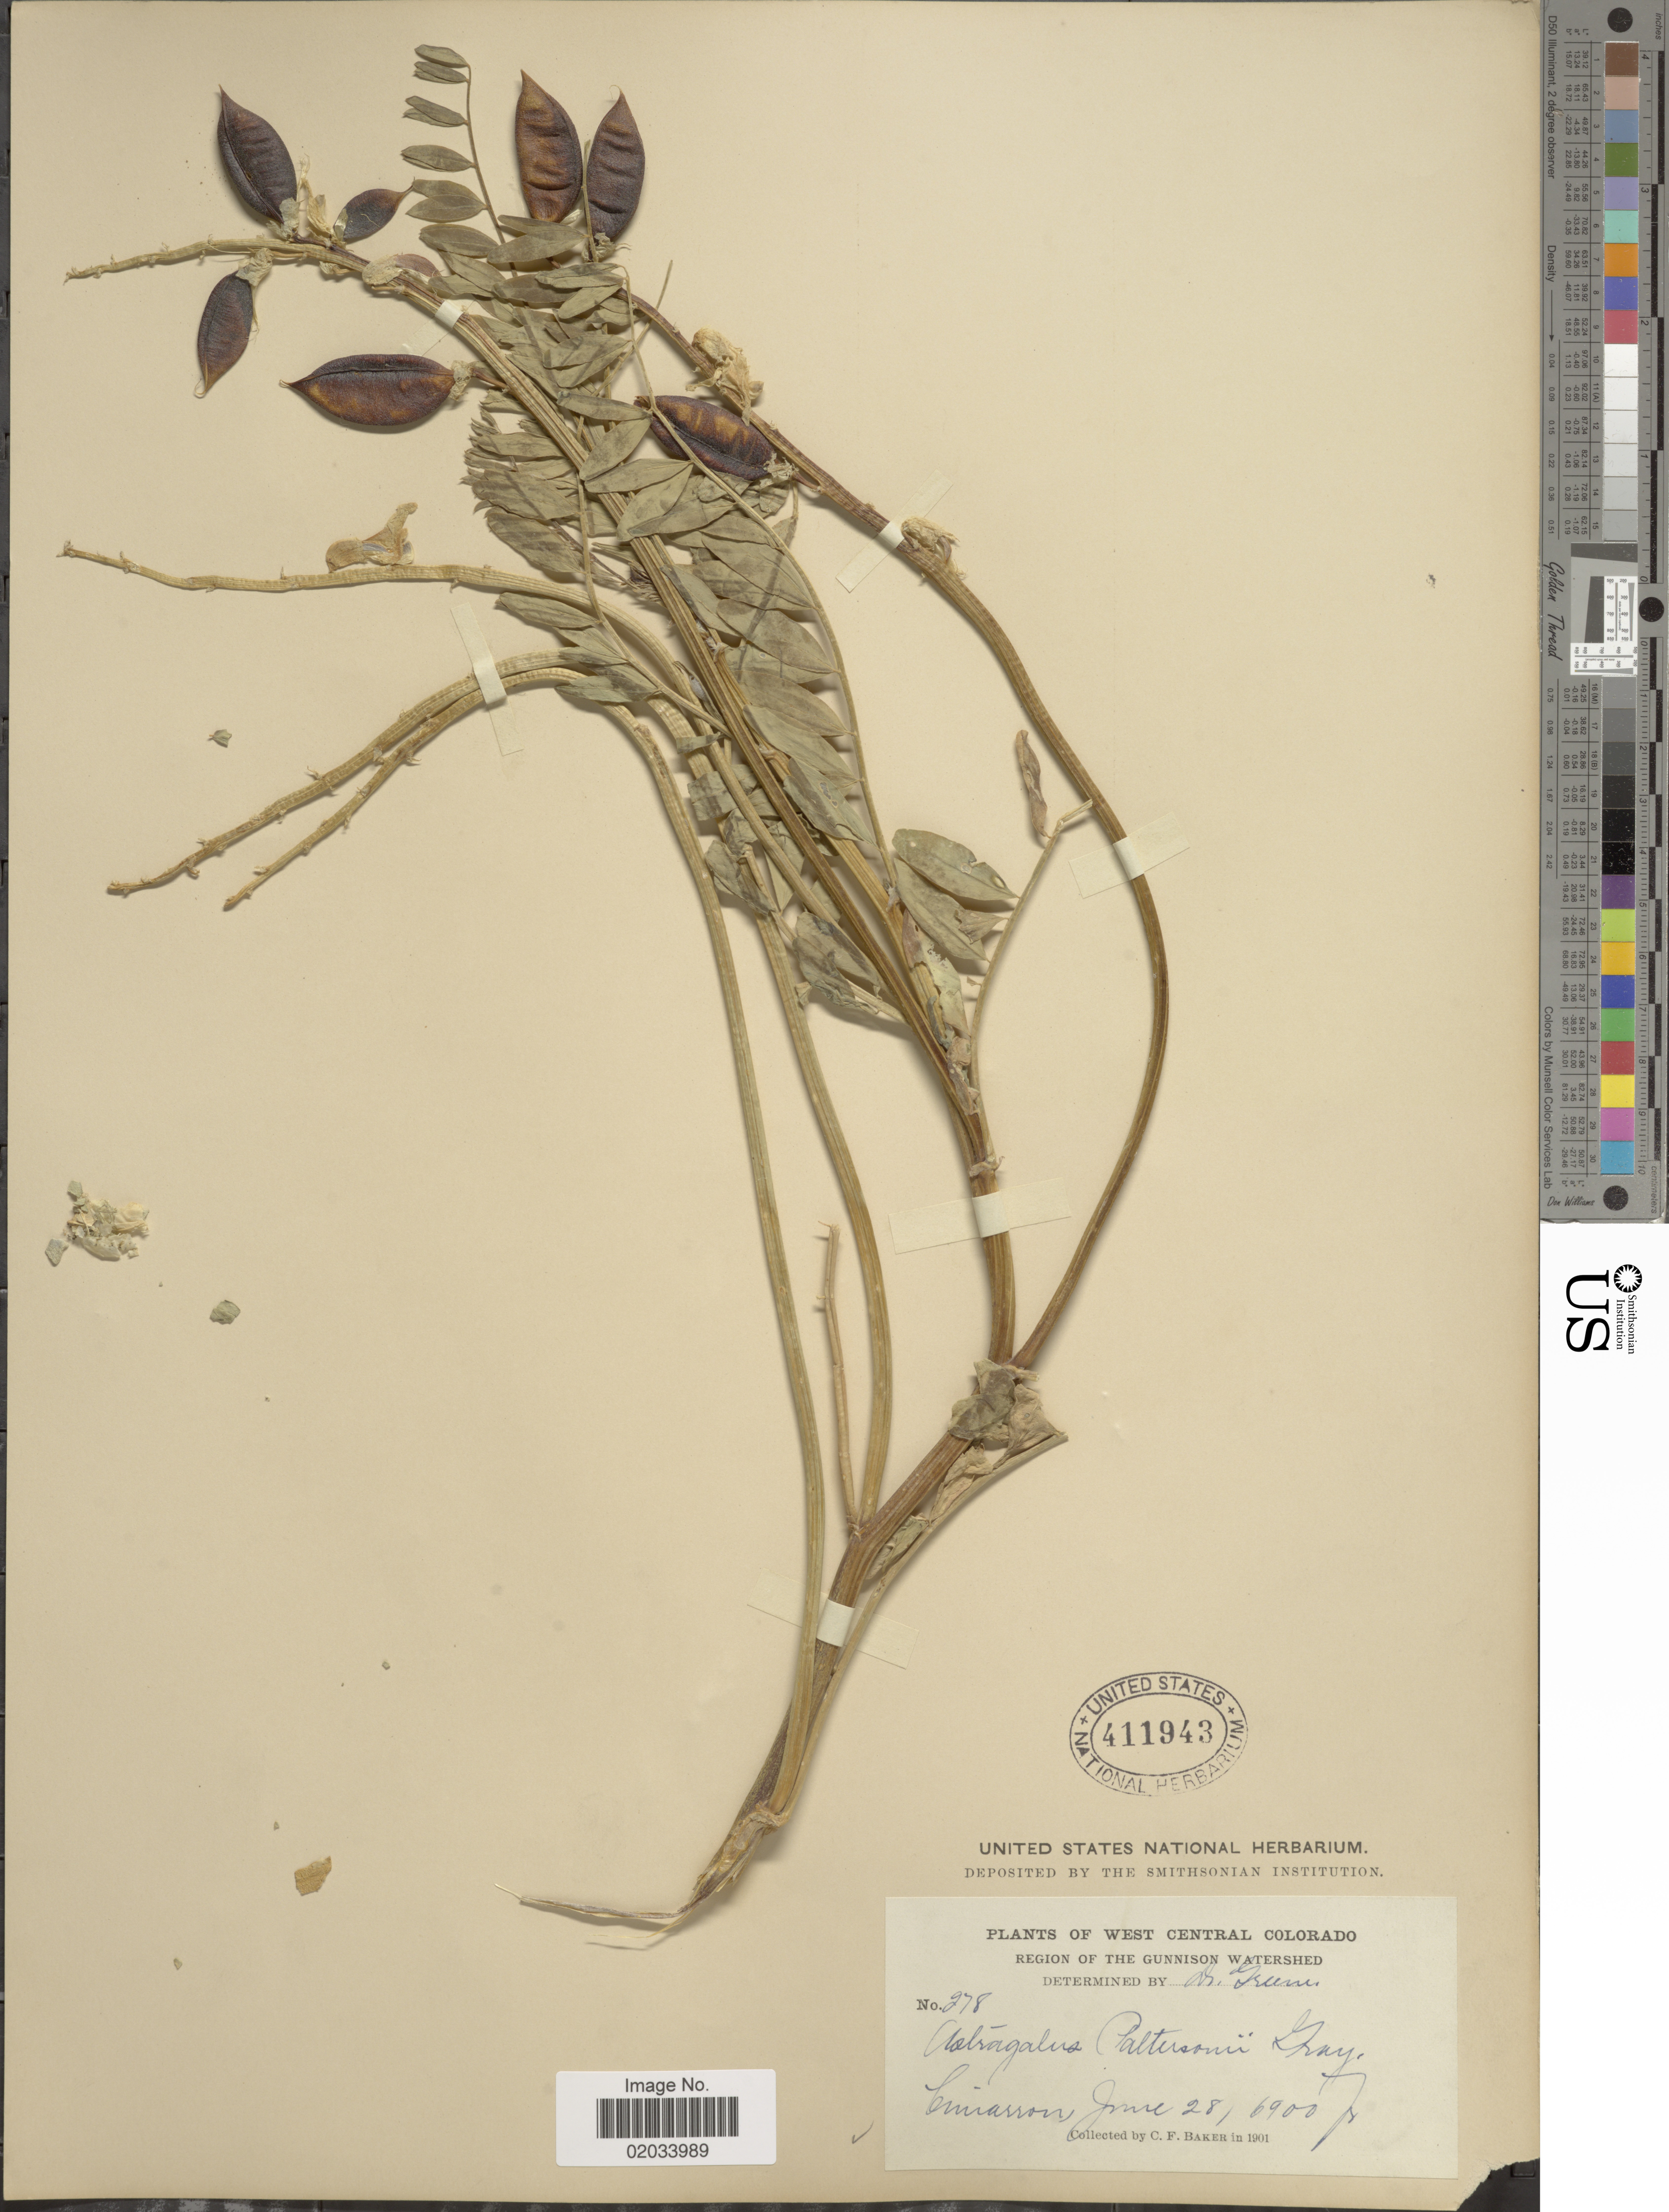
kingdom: Plantae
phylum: Tracheophyta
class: Magnoliopsida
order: Fabales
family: Fabaceae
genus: Astragalus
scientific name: Astragalus praelongus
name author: E. Sheld.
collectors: C. F. Baker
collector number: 278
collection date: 1901-06-28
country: United States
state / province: Colorado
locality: West Central Colorado. Region of the Gunnison Watershed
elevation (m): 2103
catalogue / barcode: US 411943